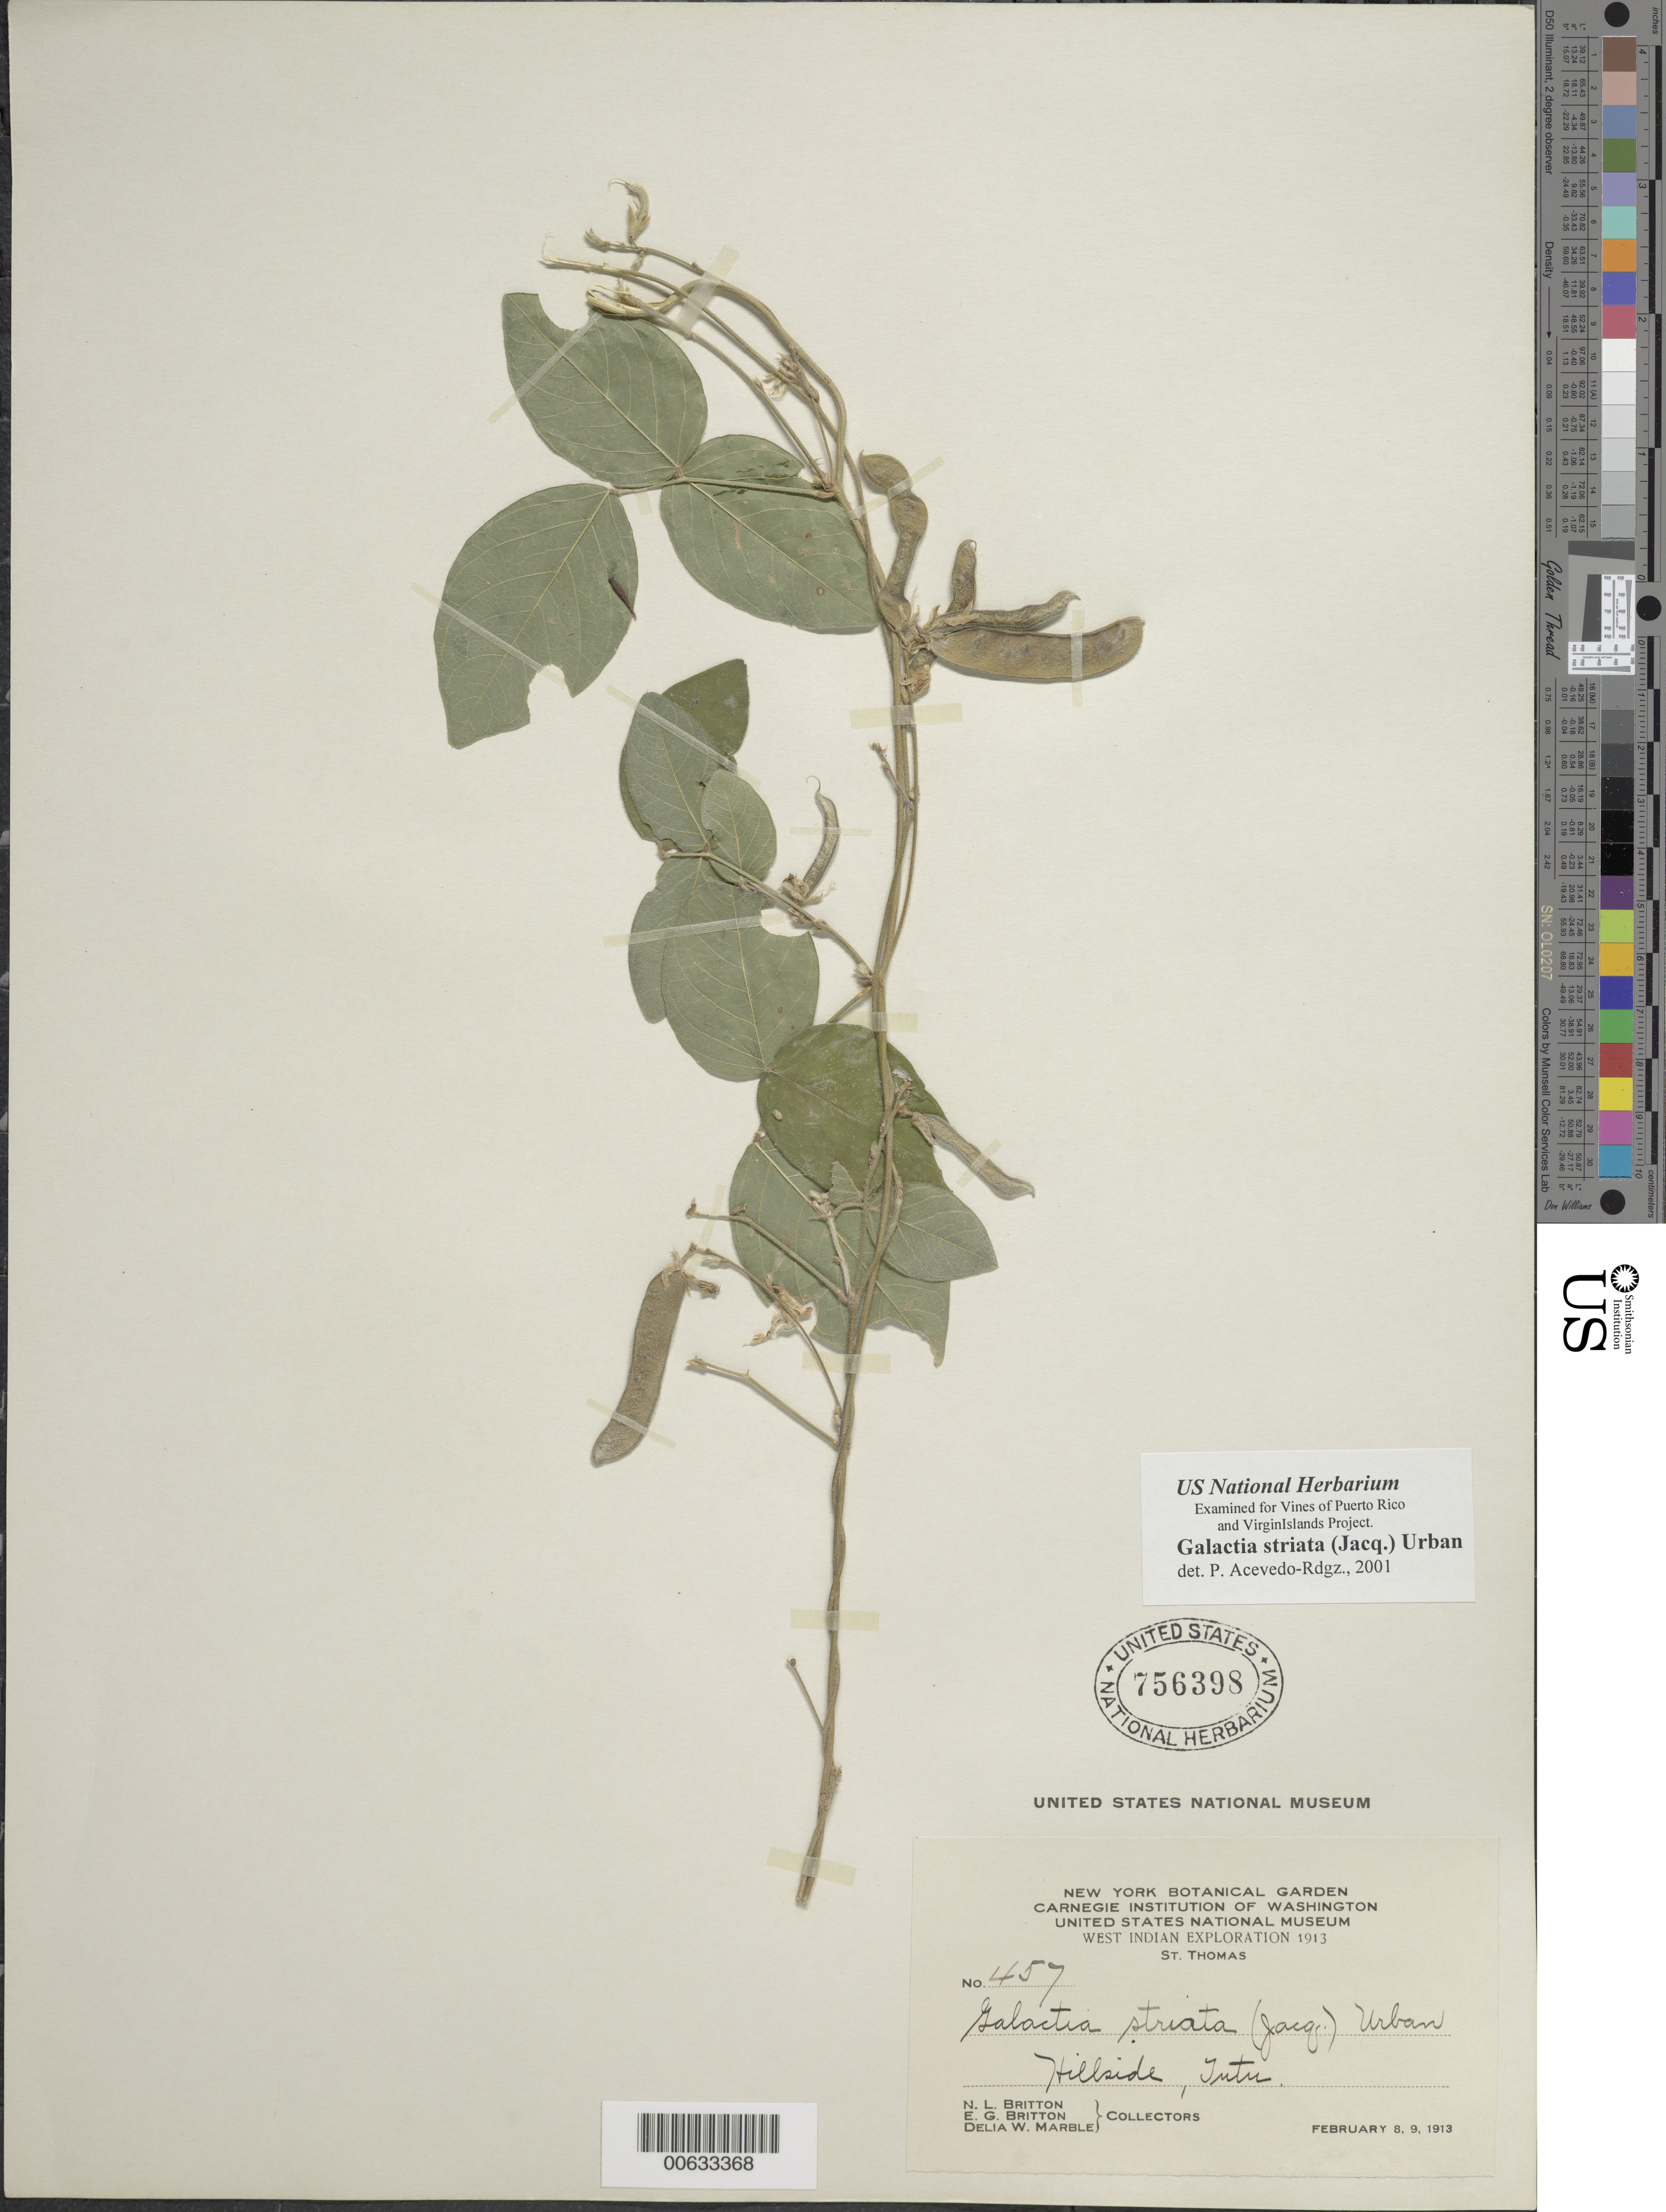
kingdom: Plantae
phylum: Tracheophyta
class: Magnoliopsida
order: Fabales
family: Fabaceae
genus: Galactia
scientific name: Galactia striata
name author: (Jacq.) Urb.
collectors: N. Britton, E. G. Britton & D. W. Marble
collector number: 457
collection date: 1913-02-08/1913-02-09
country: U.S. Virgin Islands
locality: West Indina, St. Thomas, Hillside, Tutu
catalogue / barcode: US 756398